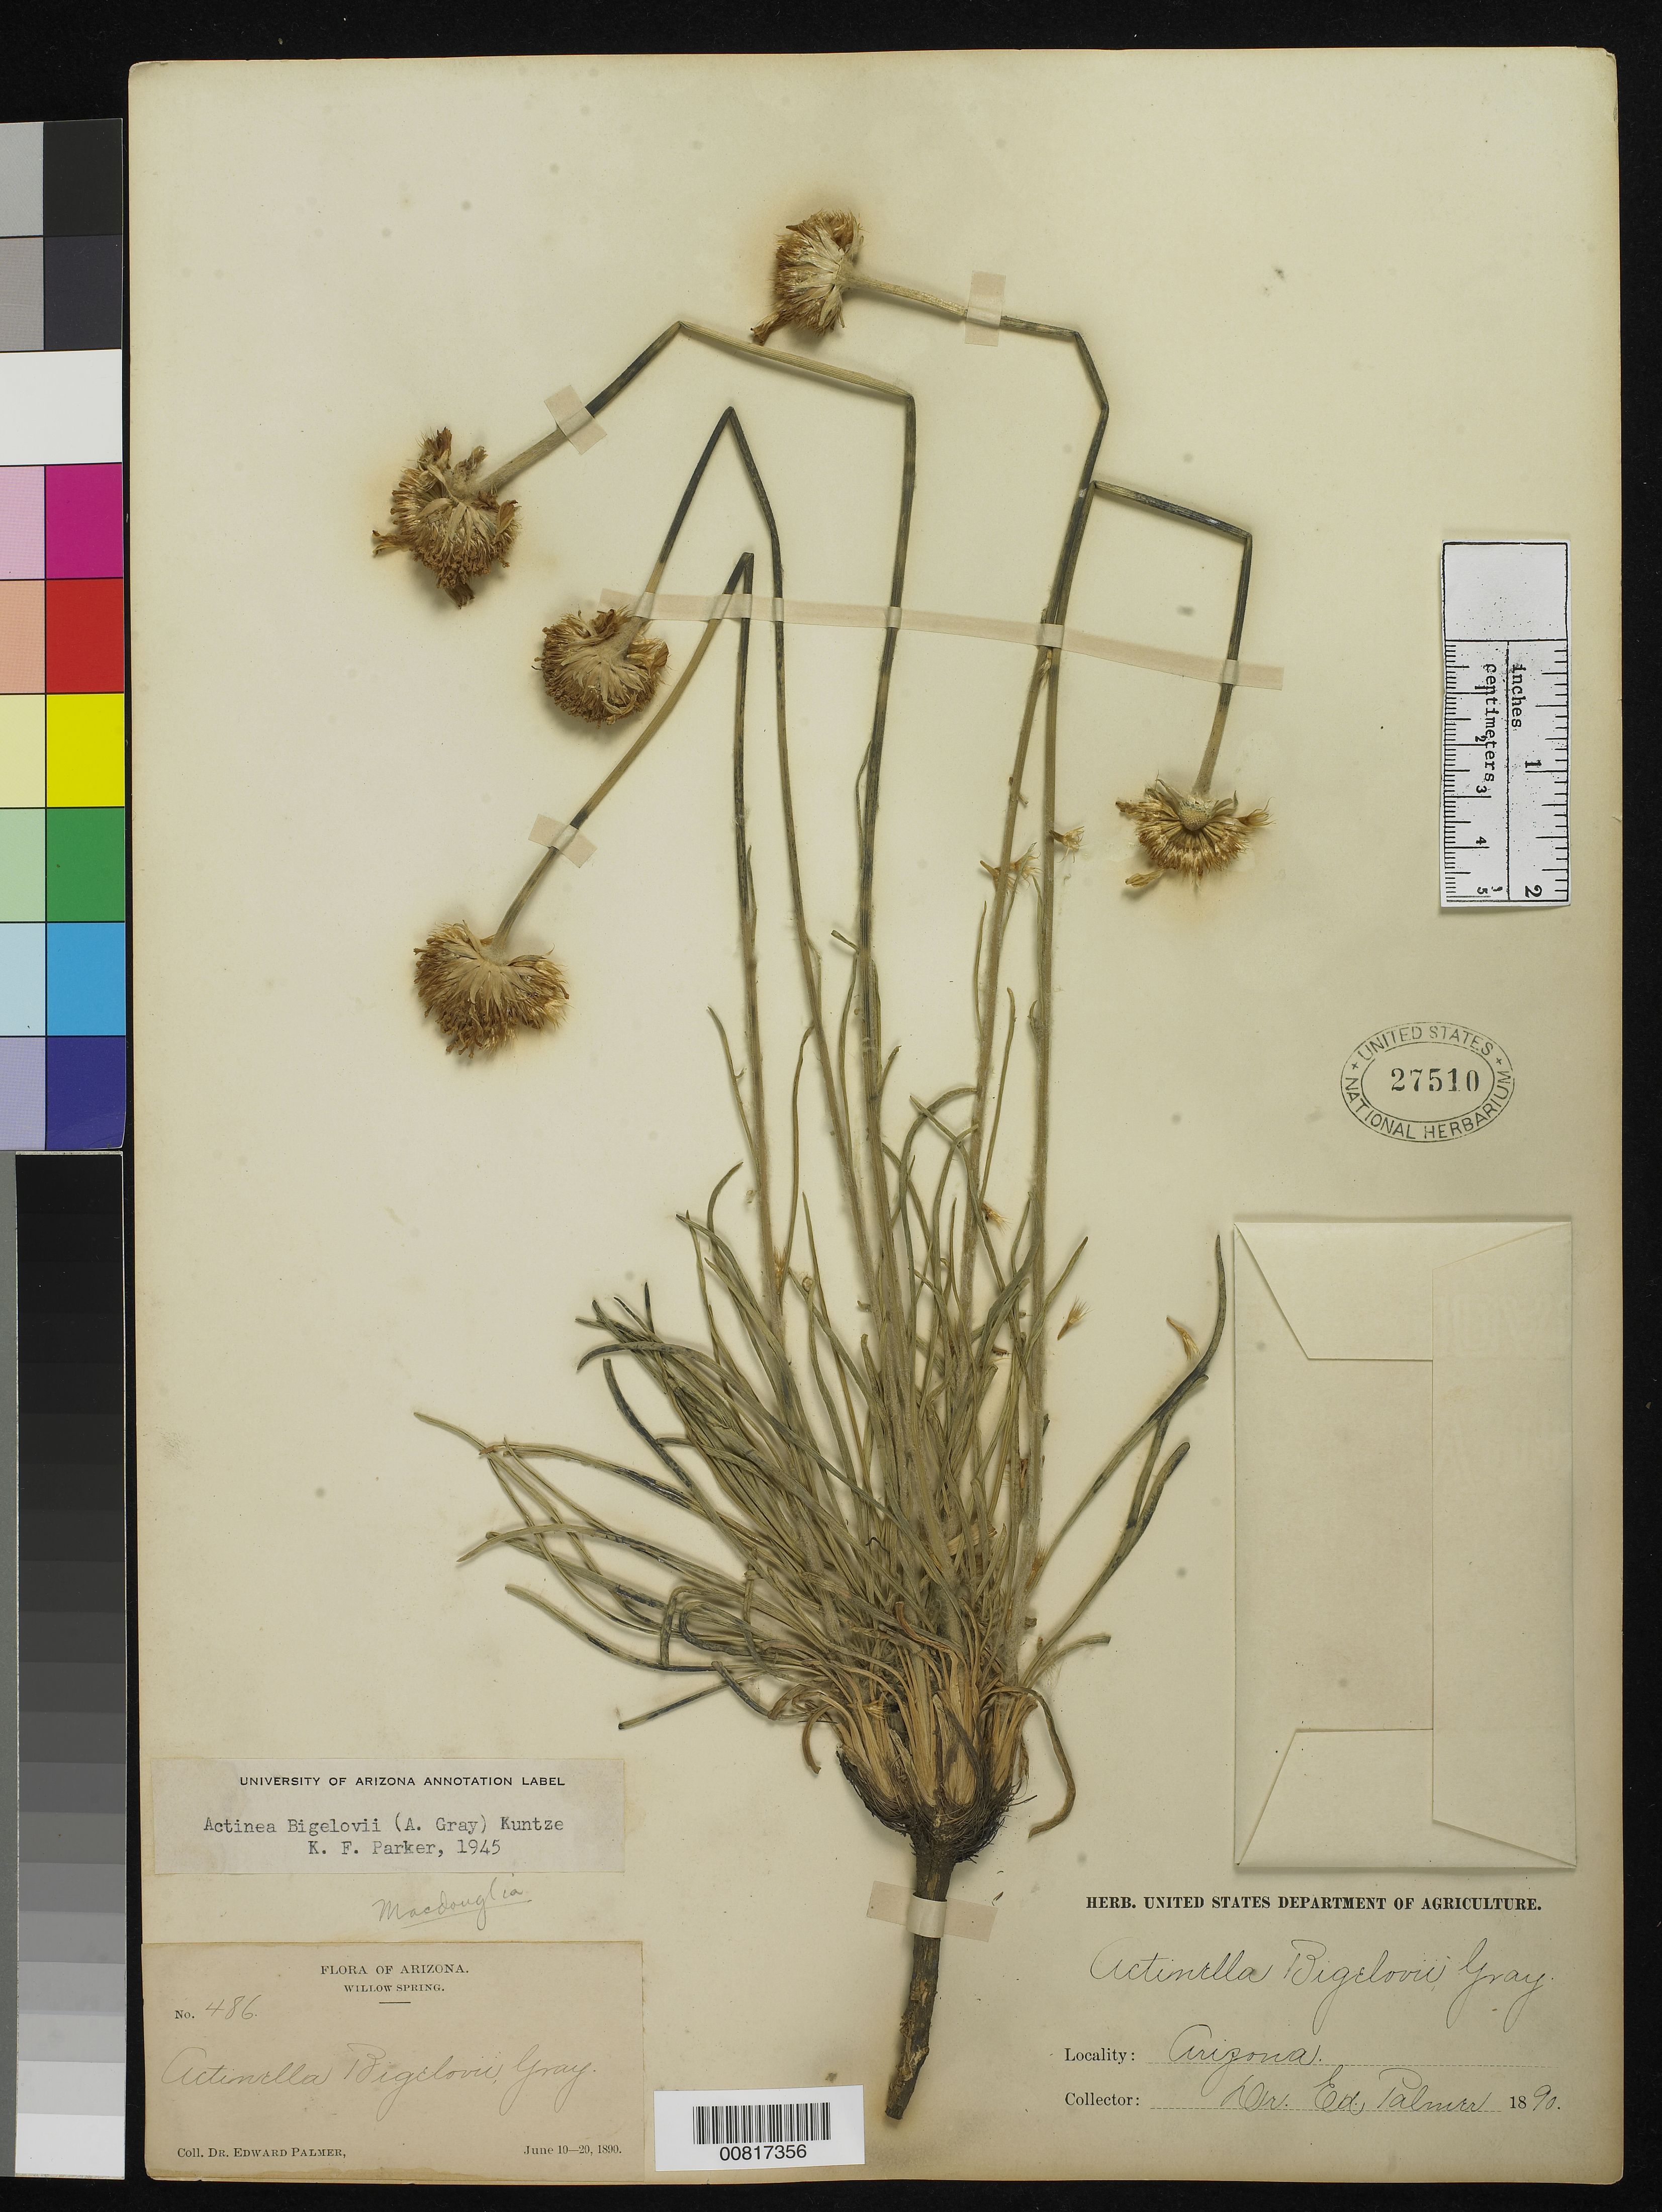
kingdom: Plantae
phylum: Tracheophyta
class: Magnoliopsida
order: Asterales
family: Asteraceae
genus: Actinea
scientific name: Actinea bigelovii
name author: (A. Gray) Kuntze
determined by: Parker, K. F.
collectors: E. Palmer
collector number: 486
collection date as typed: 10 Jun 1890 to 20 Jun 1890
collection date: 1890-06-10/1890-06-20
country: United States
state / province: Arizona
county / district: Coconino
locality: Willow Spring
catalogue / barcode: US 27510